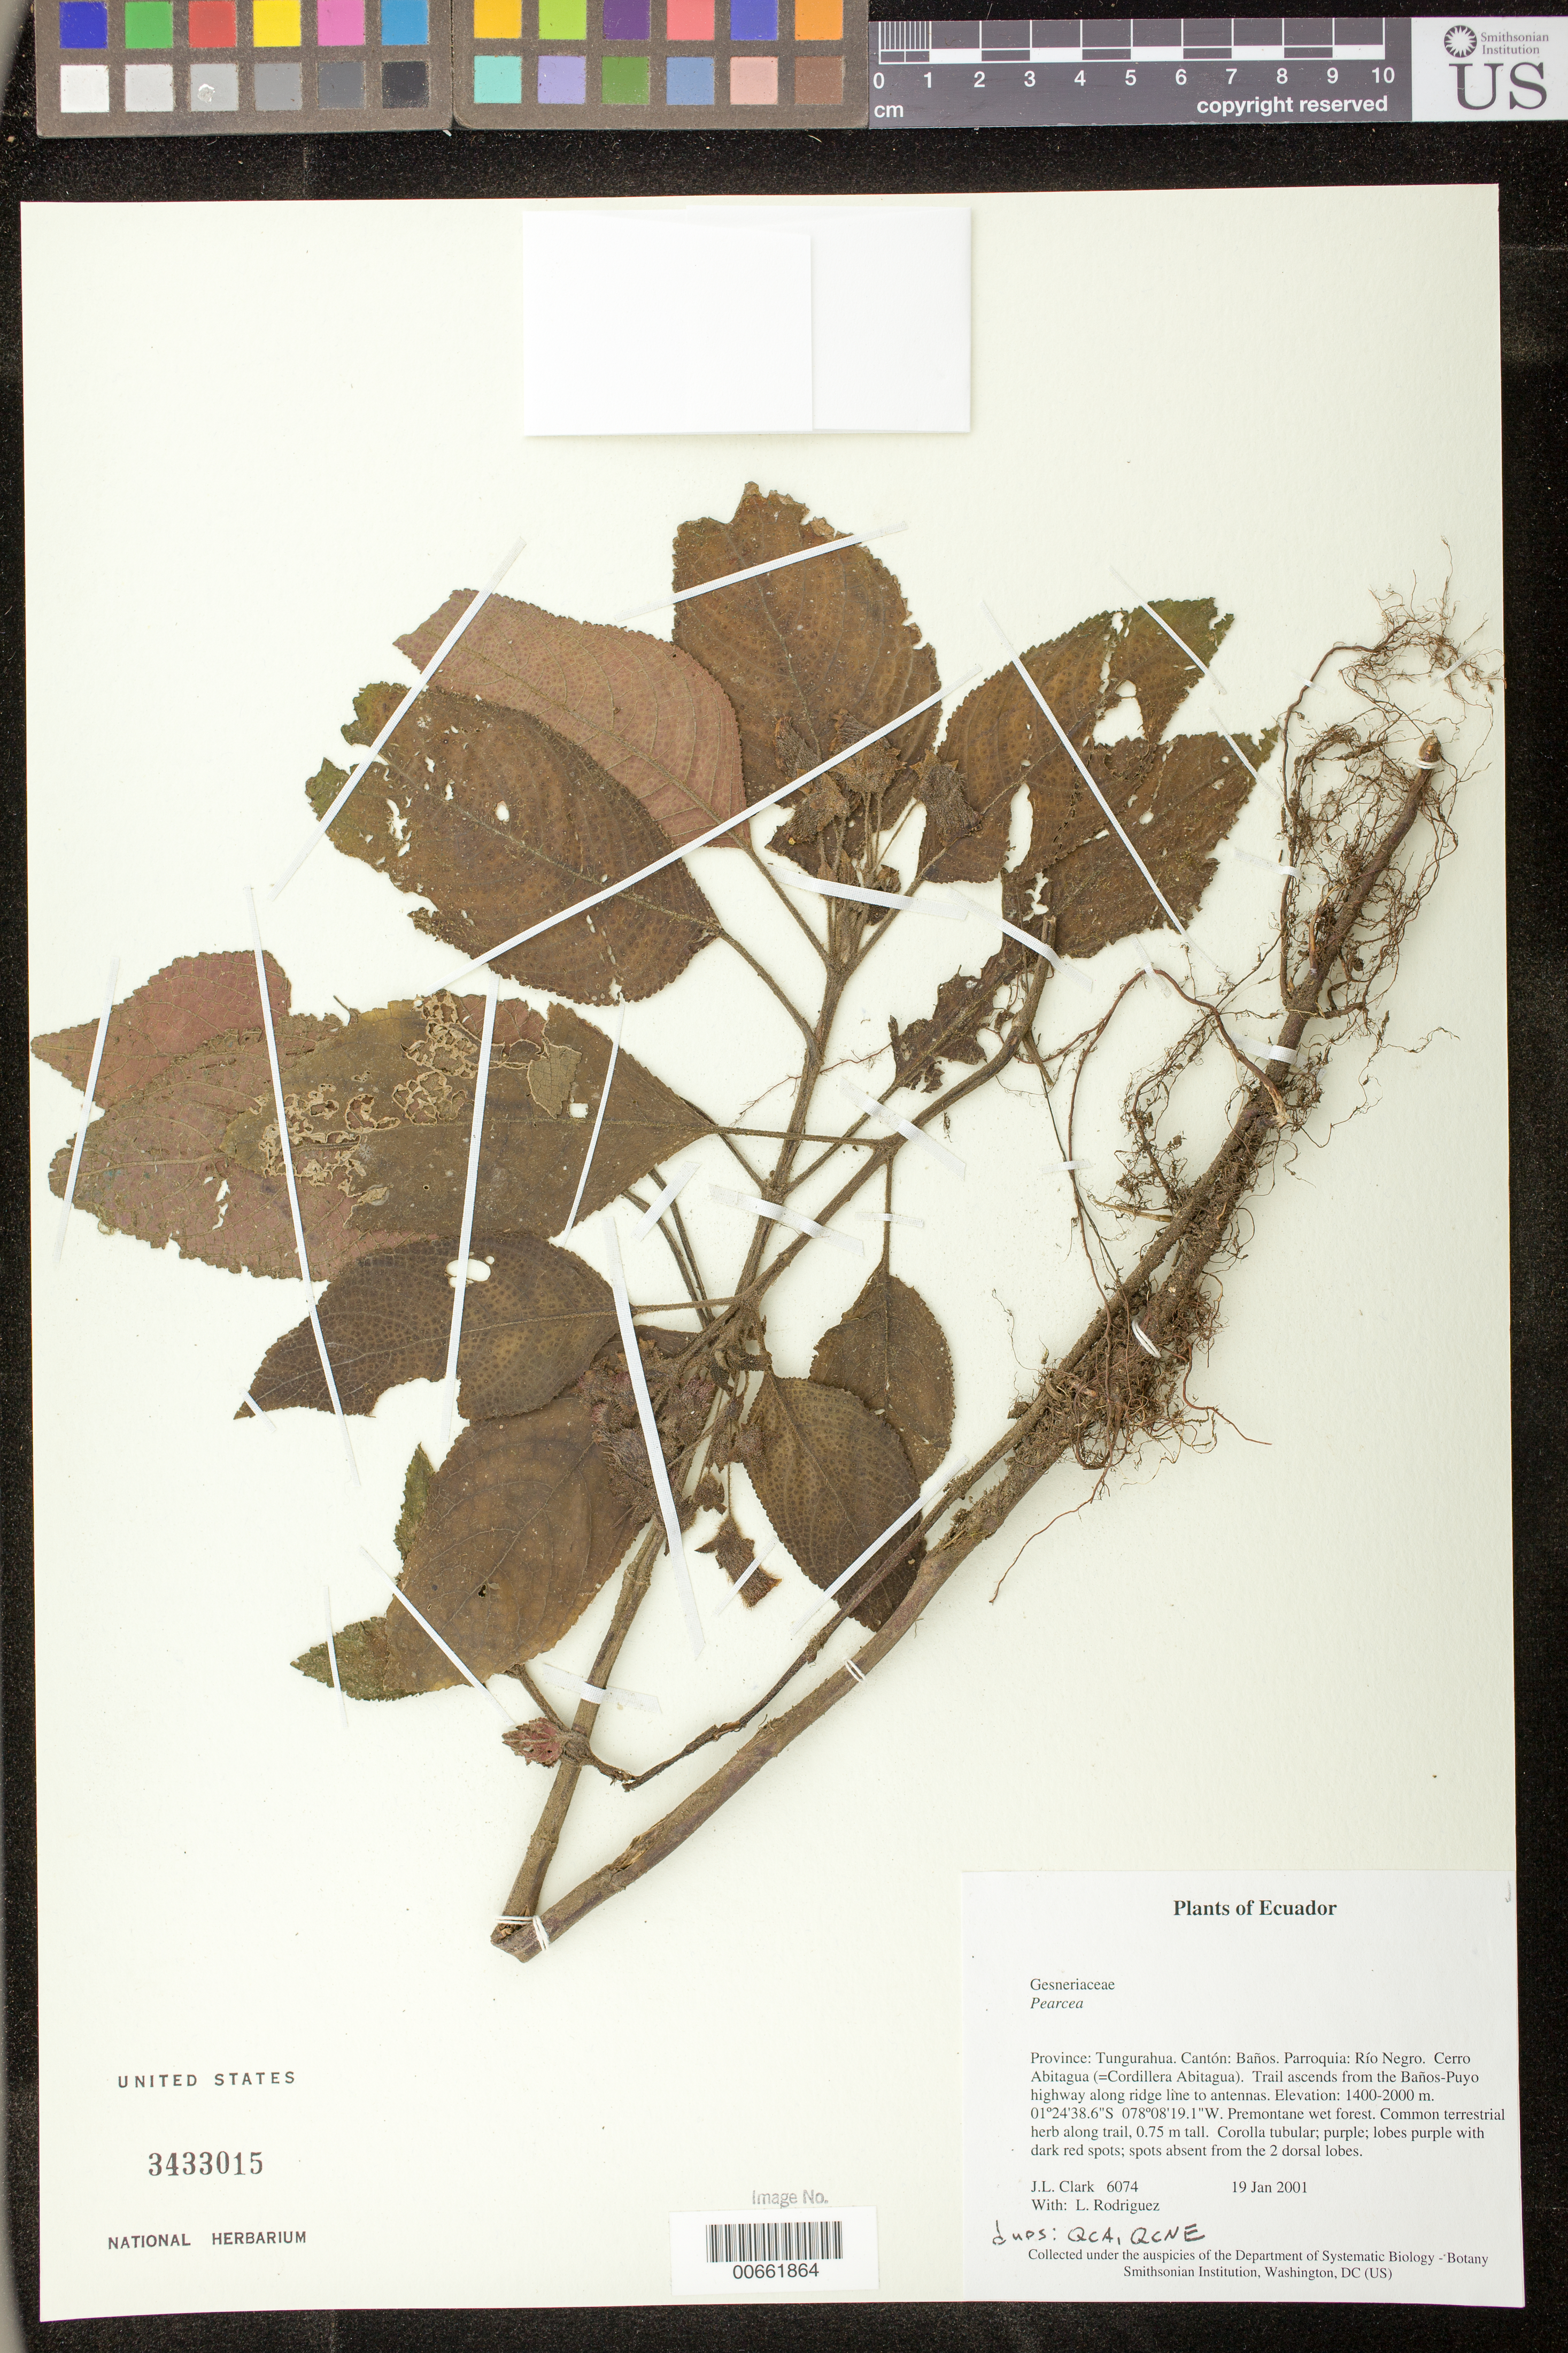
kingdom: Plantae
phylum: Tracheophyta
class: Magnoliopsida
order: Lamiales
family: Gesneriaceae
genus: Pearcea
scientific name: Pearcea sp.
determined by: Skog, Laurence E.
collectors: J. L. Clark & L. Rodriguez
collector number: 6074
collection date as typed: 19 Jan 2001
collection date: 2001-01-19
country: Ecuador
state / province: Tungurahua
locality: Cantón: Baños. Parroquia: Río Negro. Cerro Abitagua (=Cordillera Abitagua). Trail ascends from the Baños-Puyo highway along ridge line to antennas.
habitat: Premontane wet forest.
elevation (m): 1400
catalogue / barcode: US 3433015